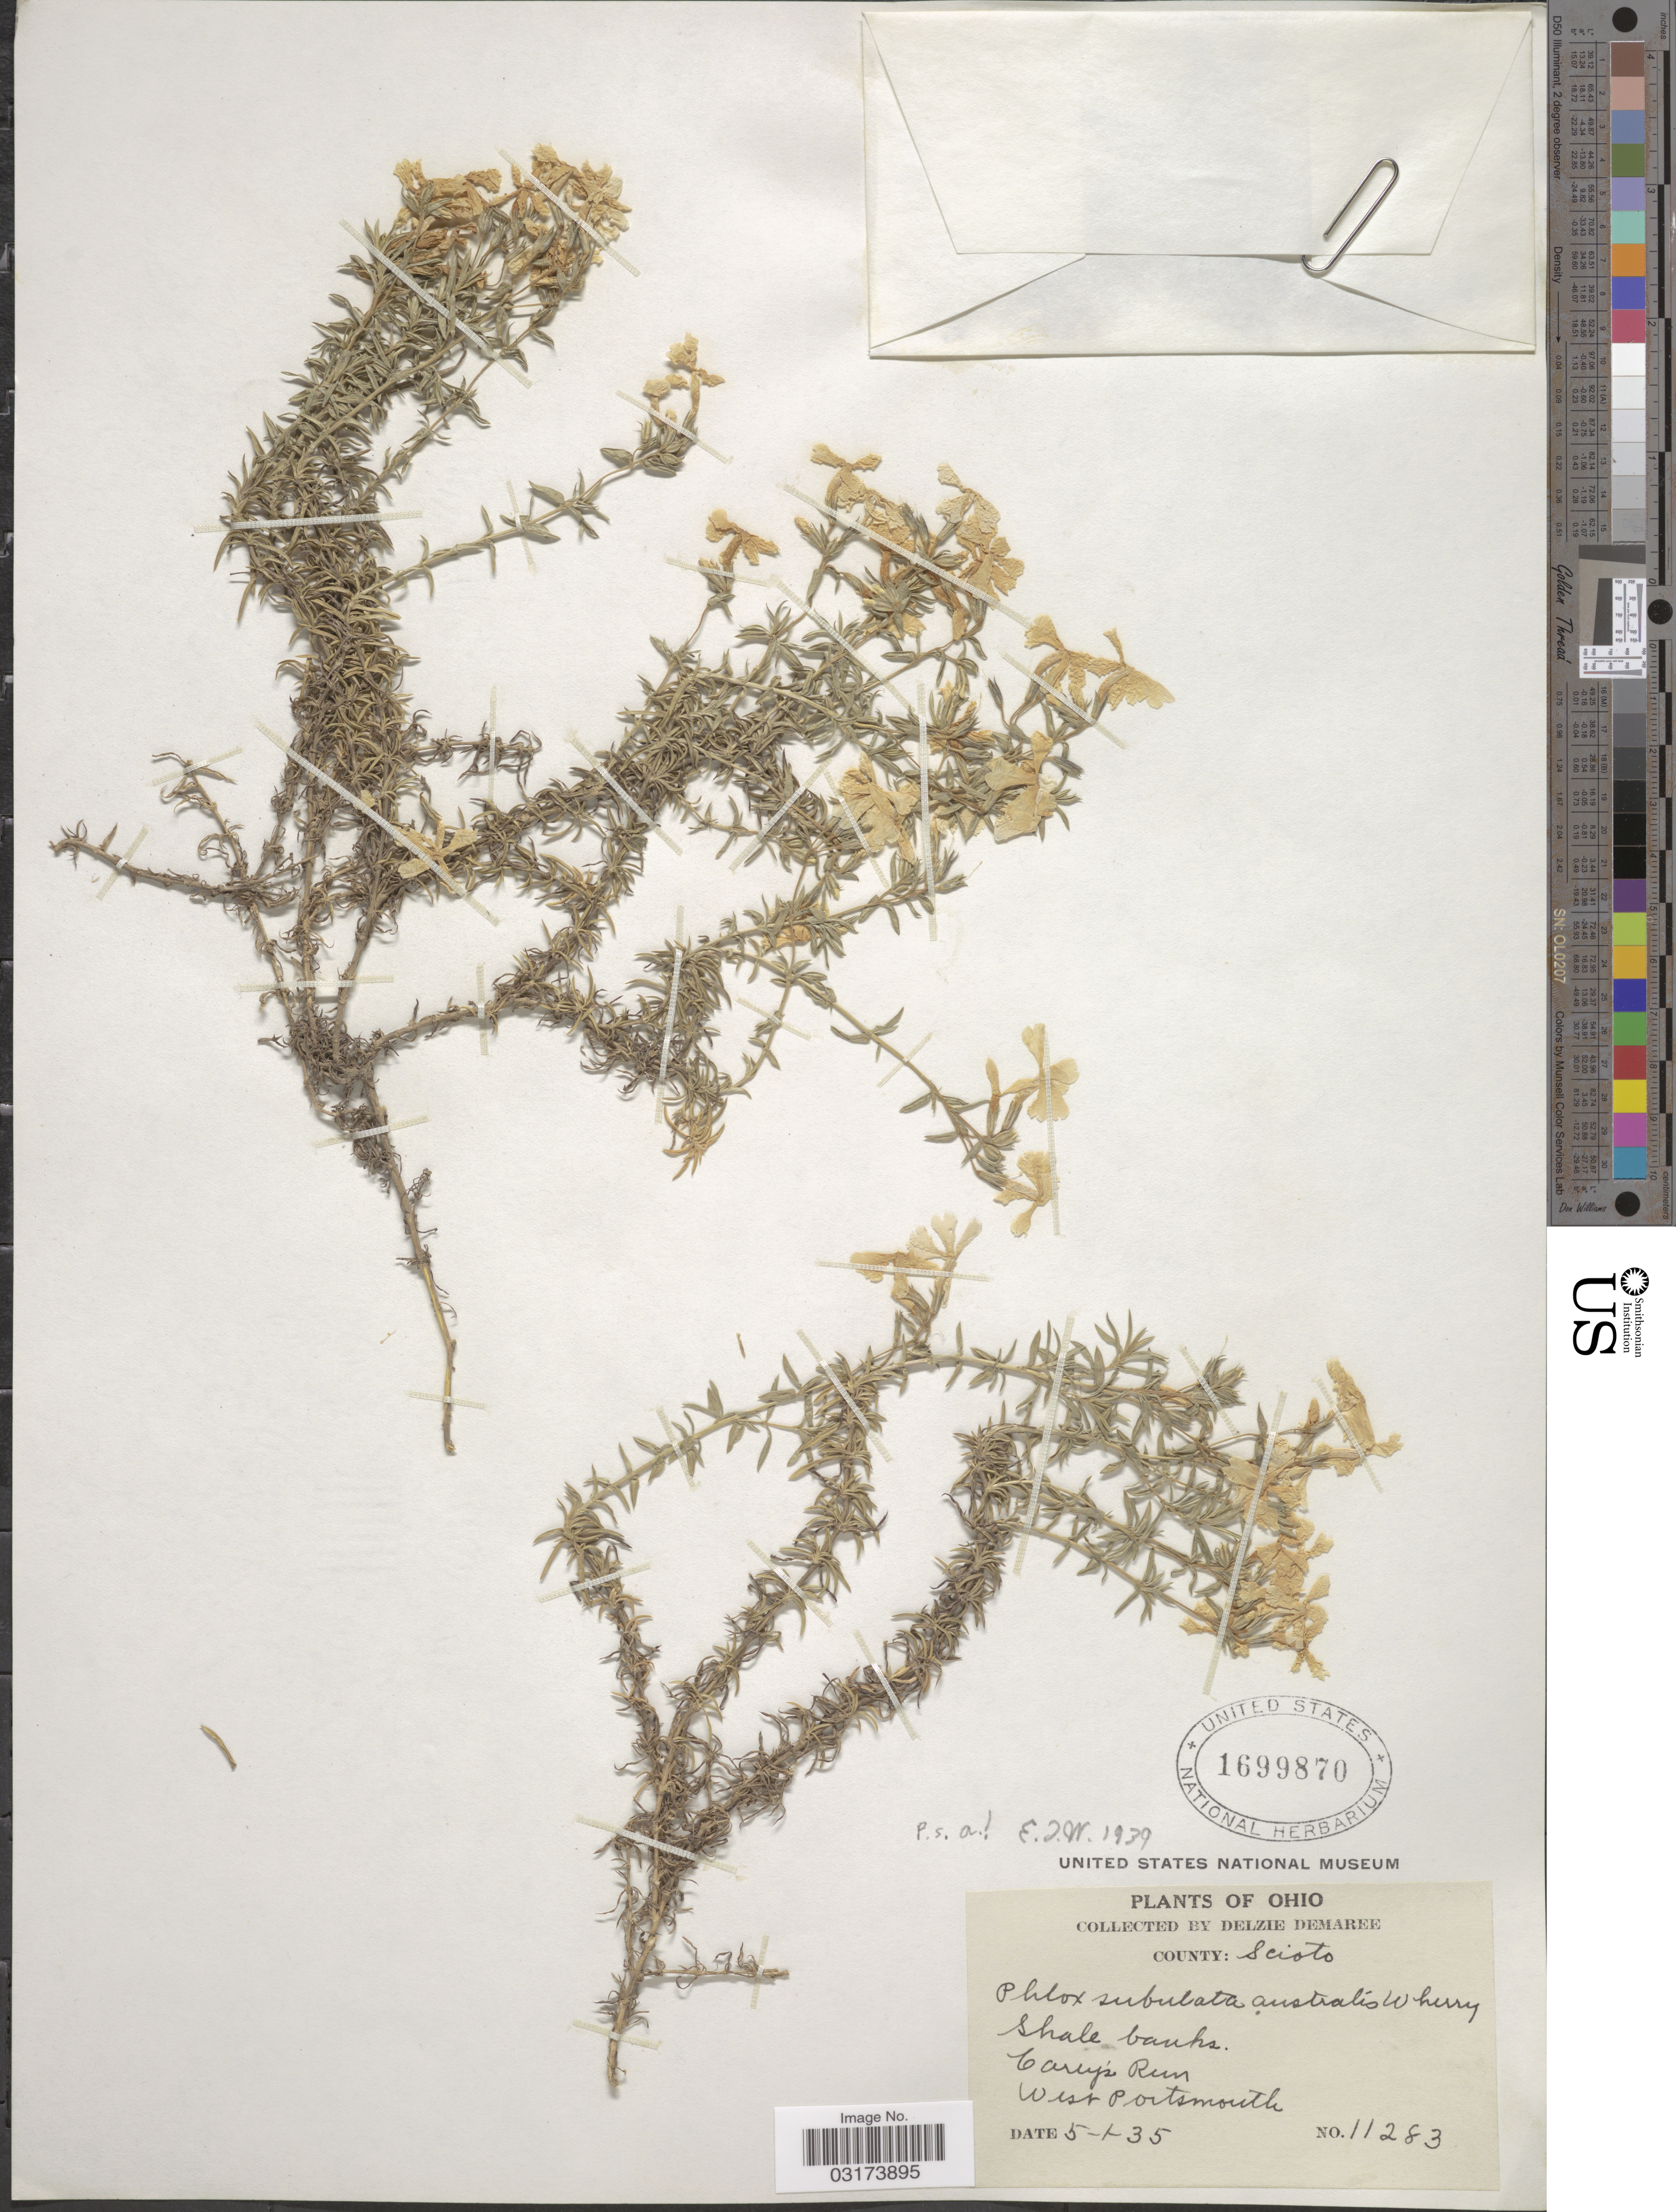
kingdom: Plantae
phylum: Tracheophyta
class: Magnoliopsida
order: Ericales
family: Polemoniaceae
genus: Phlox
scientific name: Phlox subulata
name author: L.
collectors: D. Demaree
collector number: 11283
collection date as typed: Transcribed d/m/y: 1/5/35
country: United States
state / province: Ohio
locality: County: Scioto, Camp Run, West Portsmouth.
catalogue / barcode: US 1699870